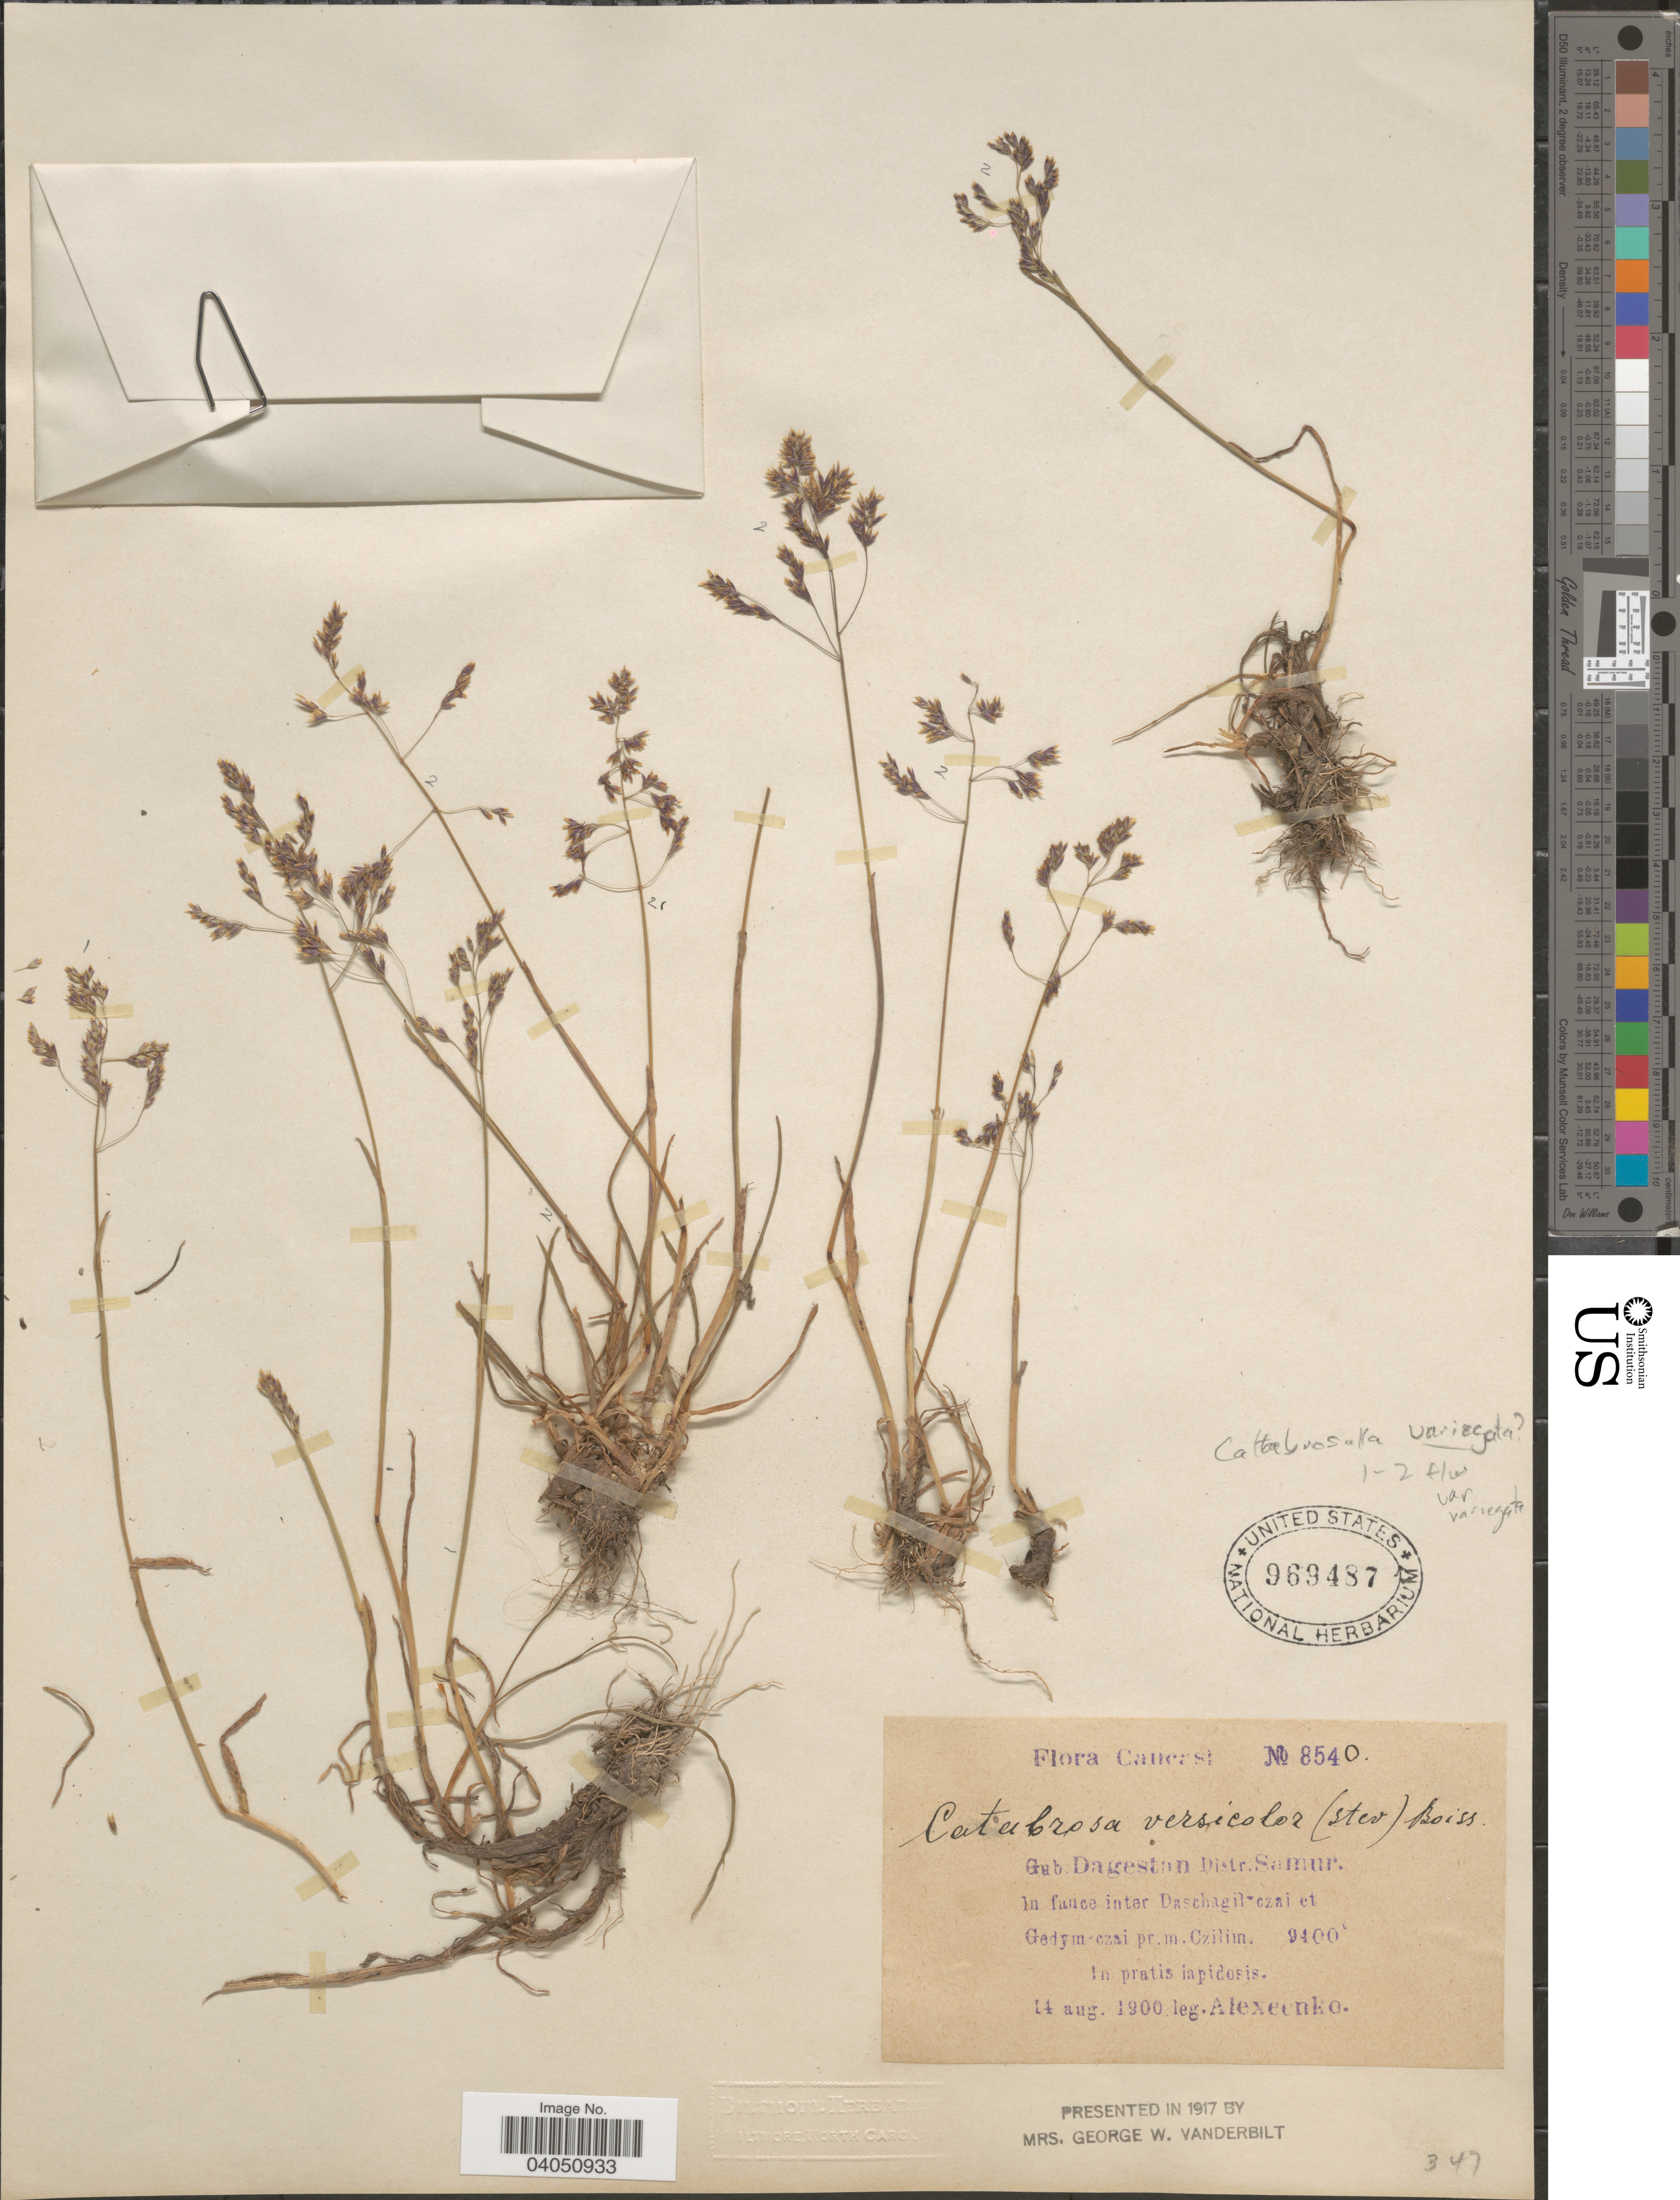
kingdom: Plantae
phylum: Tracheophyta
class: Liliopsida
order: Poales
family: Poaceae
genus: Catabrosella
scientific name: Catabrosella variegata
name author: (Boiss.) Tzvelev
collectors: Alexeenko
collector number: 8540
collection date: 1900-08-14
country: Russian Federation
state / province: Dagestan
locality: Dagestan Distr. Samur. Caucasi. In fauce inter Daschagil czai et Gedym czai pr. m. Czilim.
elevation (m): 2865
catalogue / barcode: US 969487